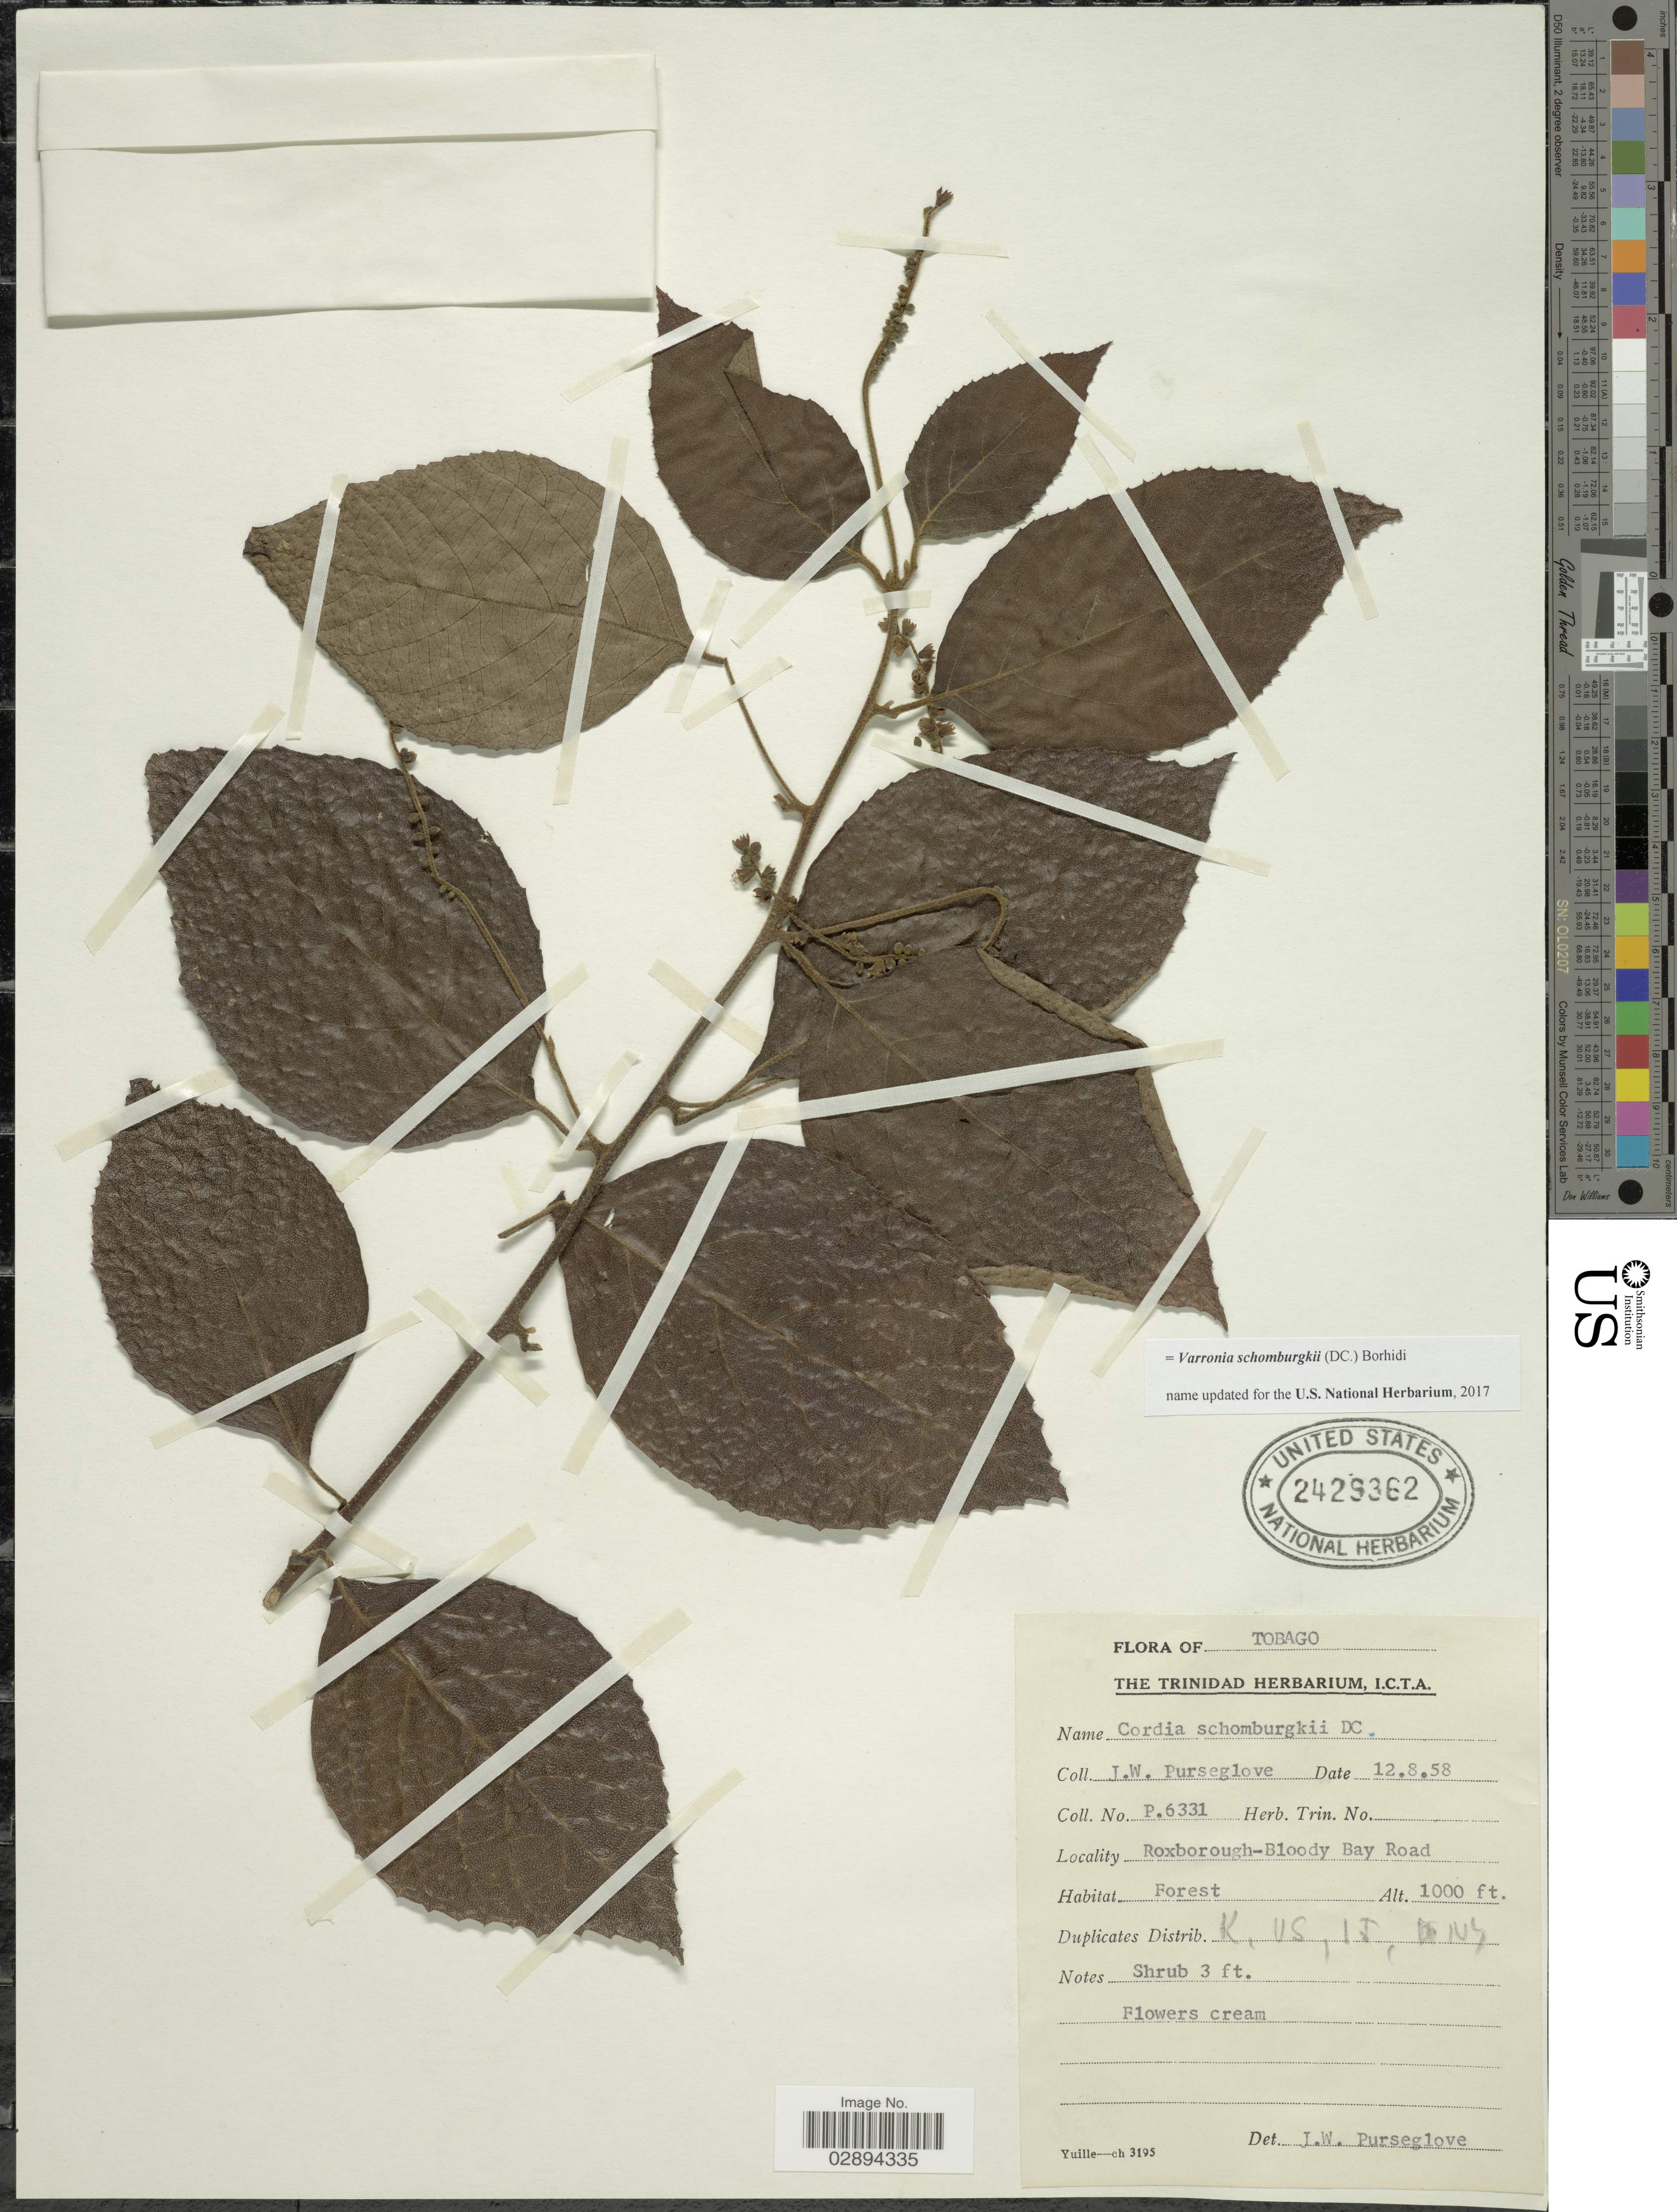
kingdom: Plantae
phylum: Tracheophyta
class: Magnoliopsida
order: Boraginales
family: Cordiaceae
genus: Varronia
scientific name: Varronia schomburgkii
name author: (DC.) Borhidi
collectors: J. Purseglove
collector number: P.6331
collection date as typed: Transcribed d/m/y: 12/8/58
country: Trinidad and Tobago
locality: Roxborough-Bloody Bay Road.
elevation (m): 305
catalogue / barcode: US 2429362